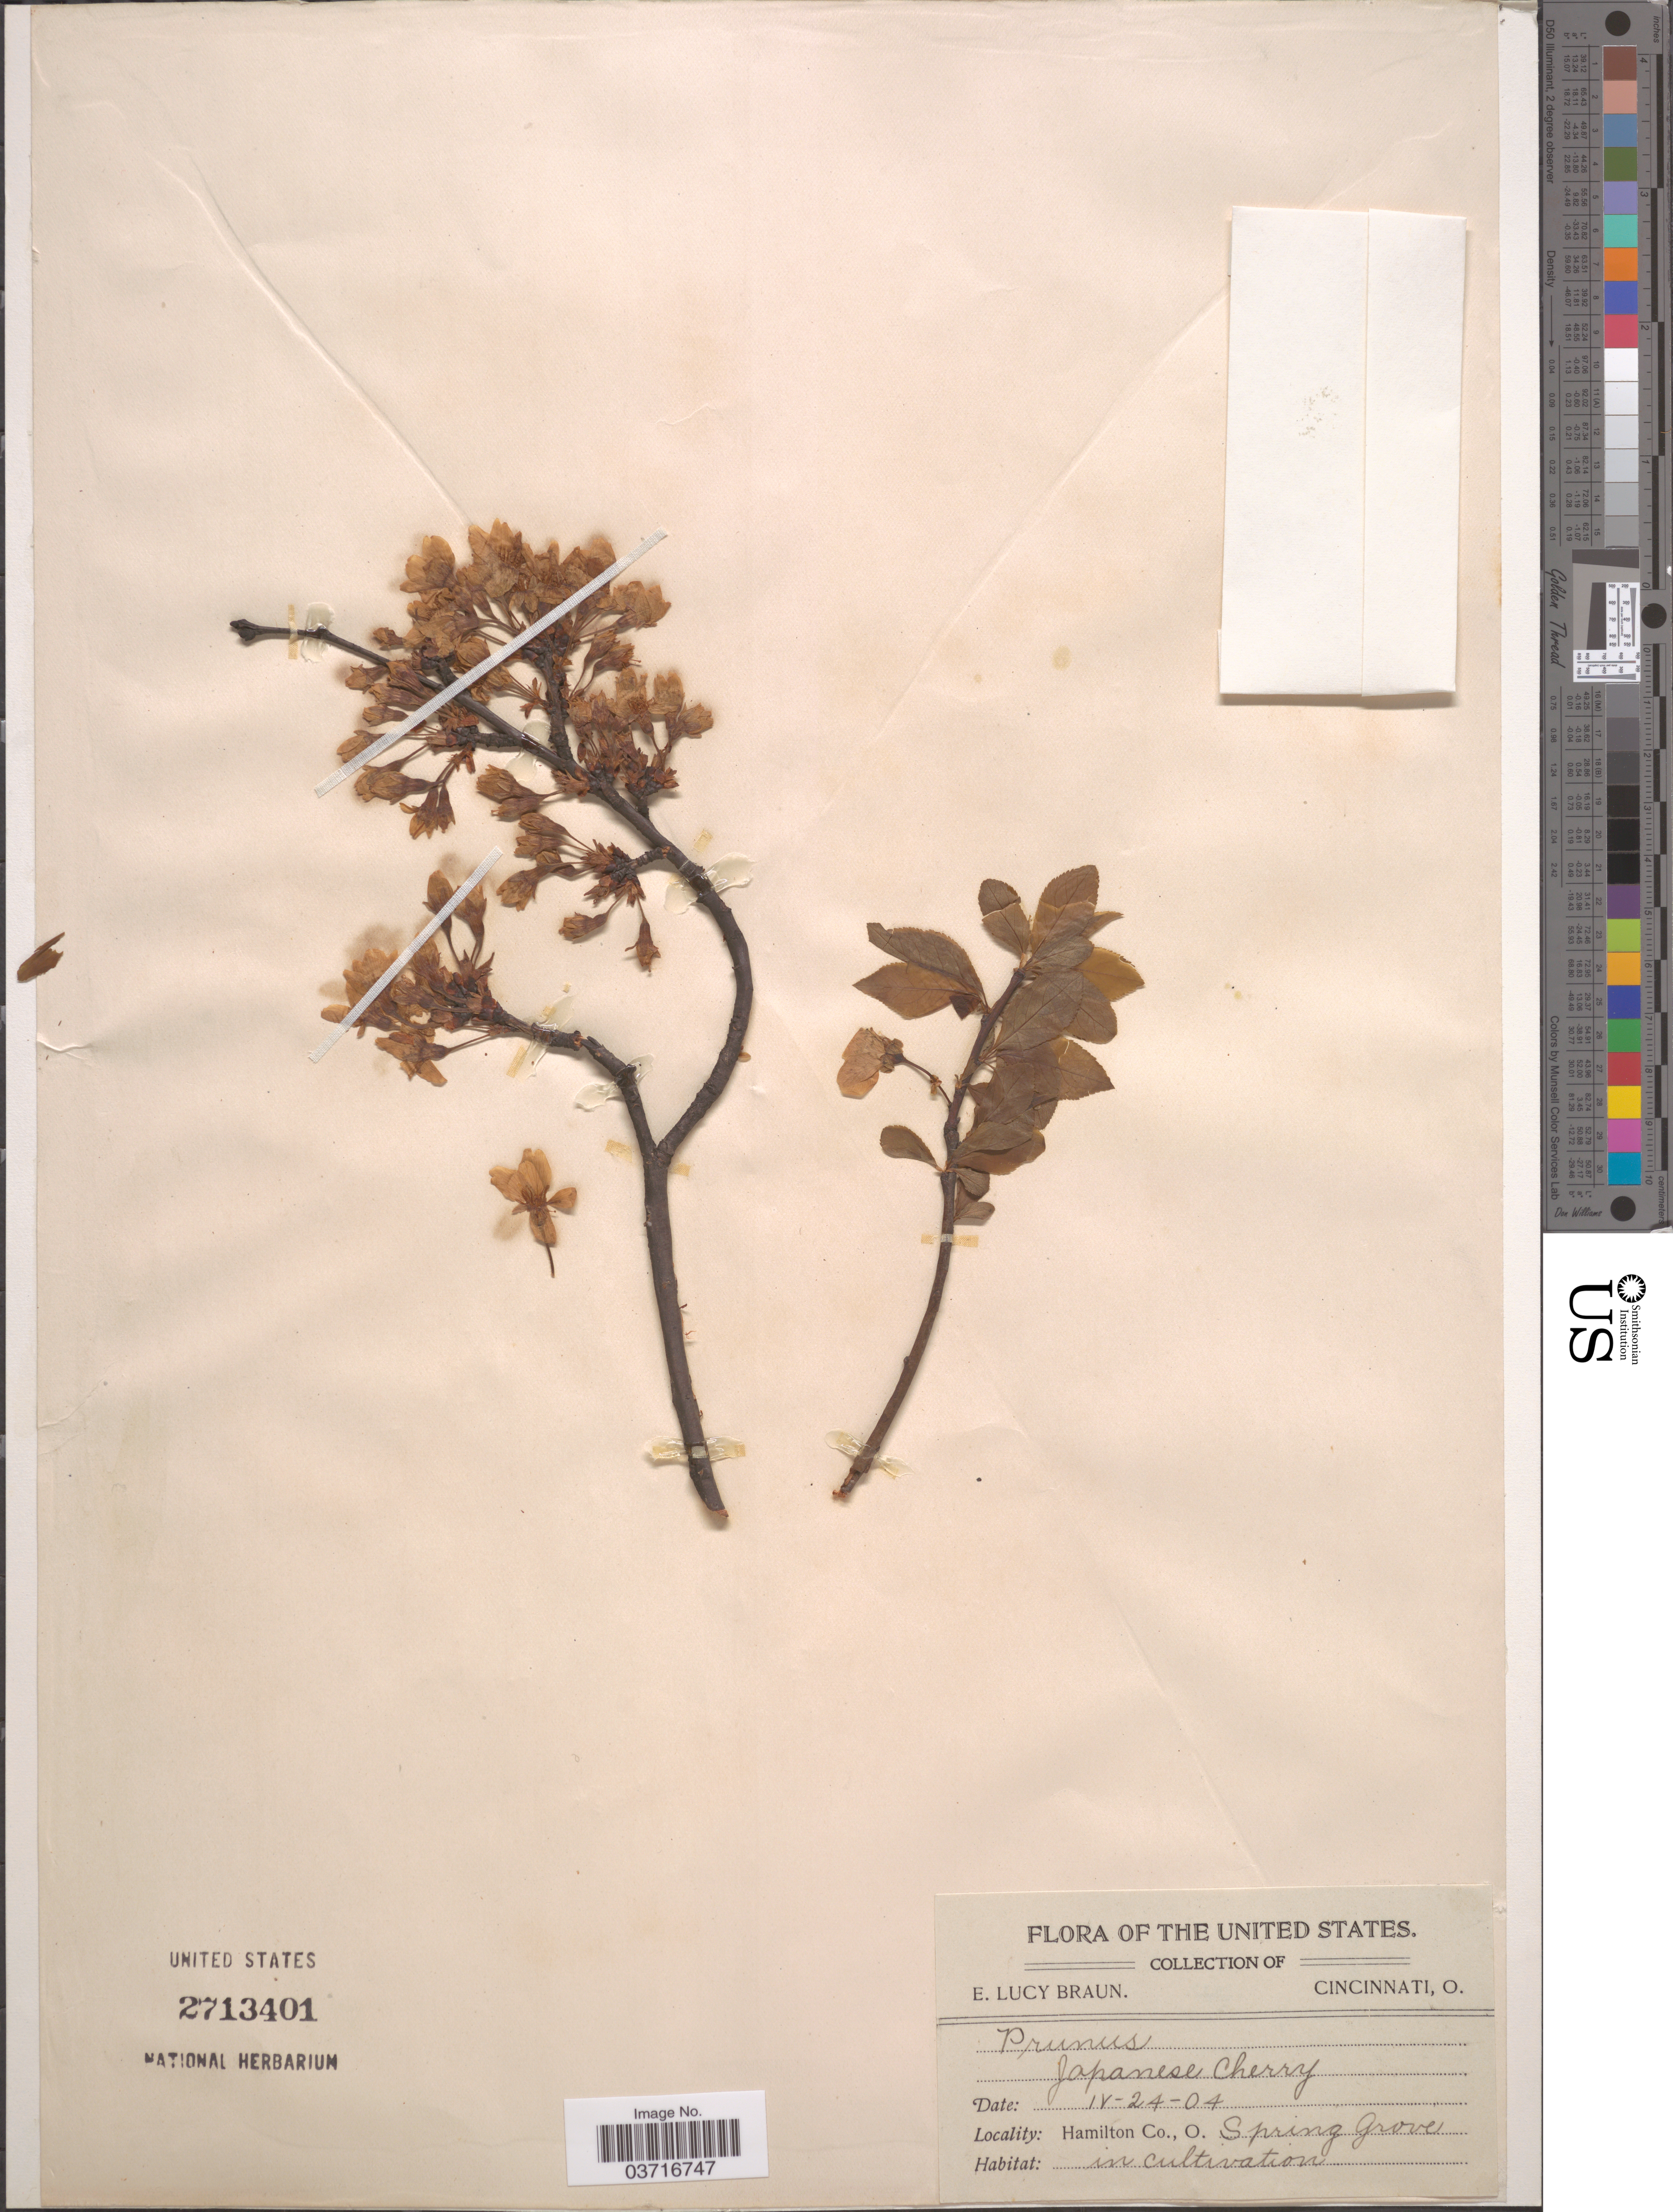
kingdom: Plantae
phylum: Tracheophyta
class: Magnoliopsida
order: Rosales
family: Rosaceae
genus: Prunus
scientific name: Prunus sp.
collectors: E. L. Braun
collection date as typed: Transcribed d/m/y: 24/4/4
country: United States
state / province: Ohio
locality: Hamilton Co. Spring Grove.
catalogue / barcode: US 2713401